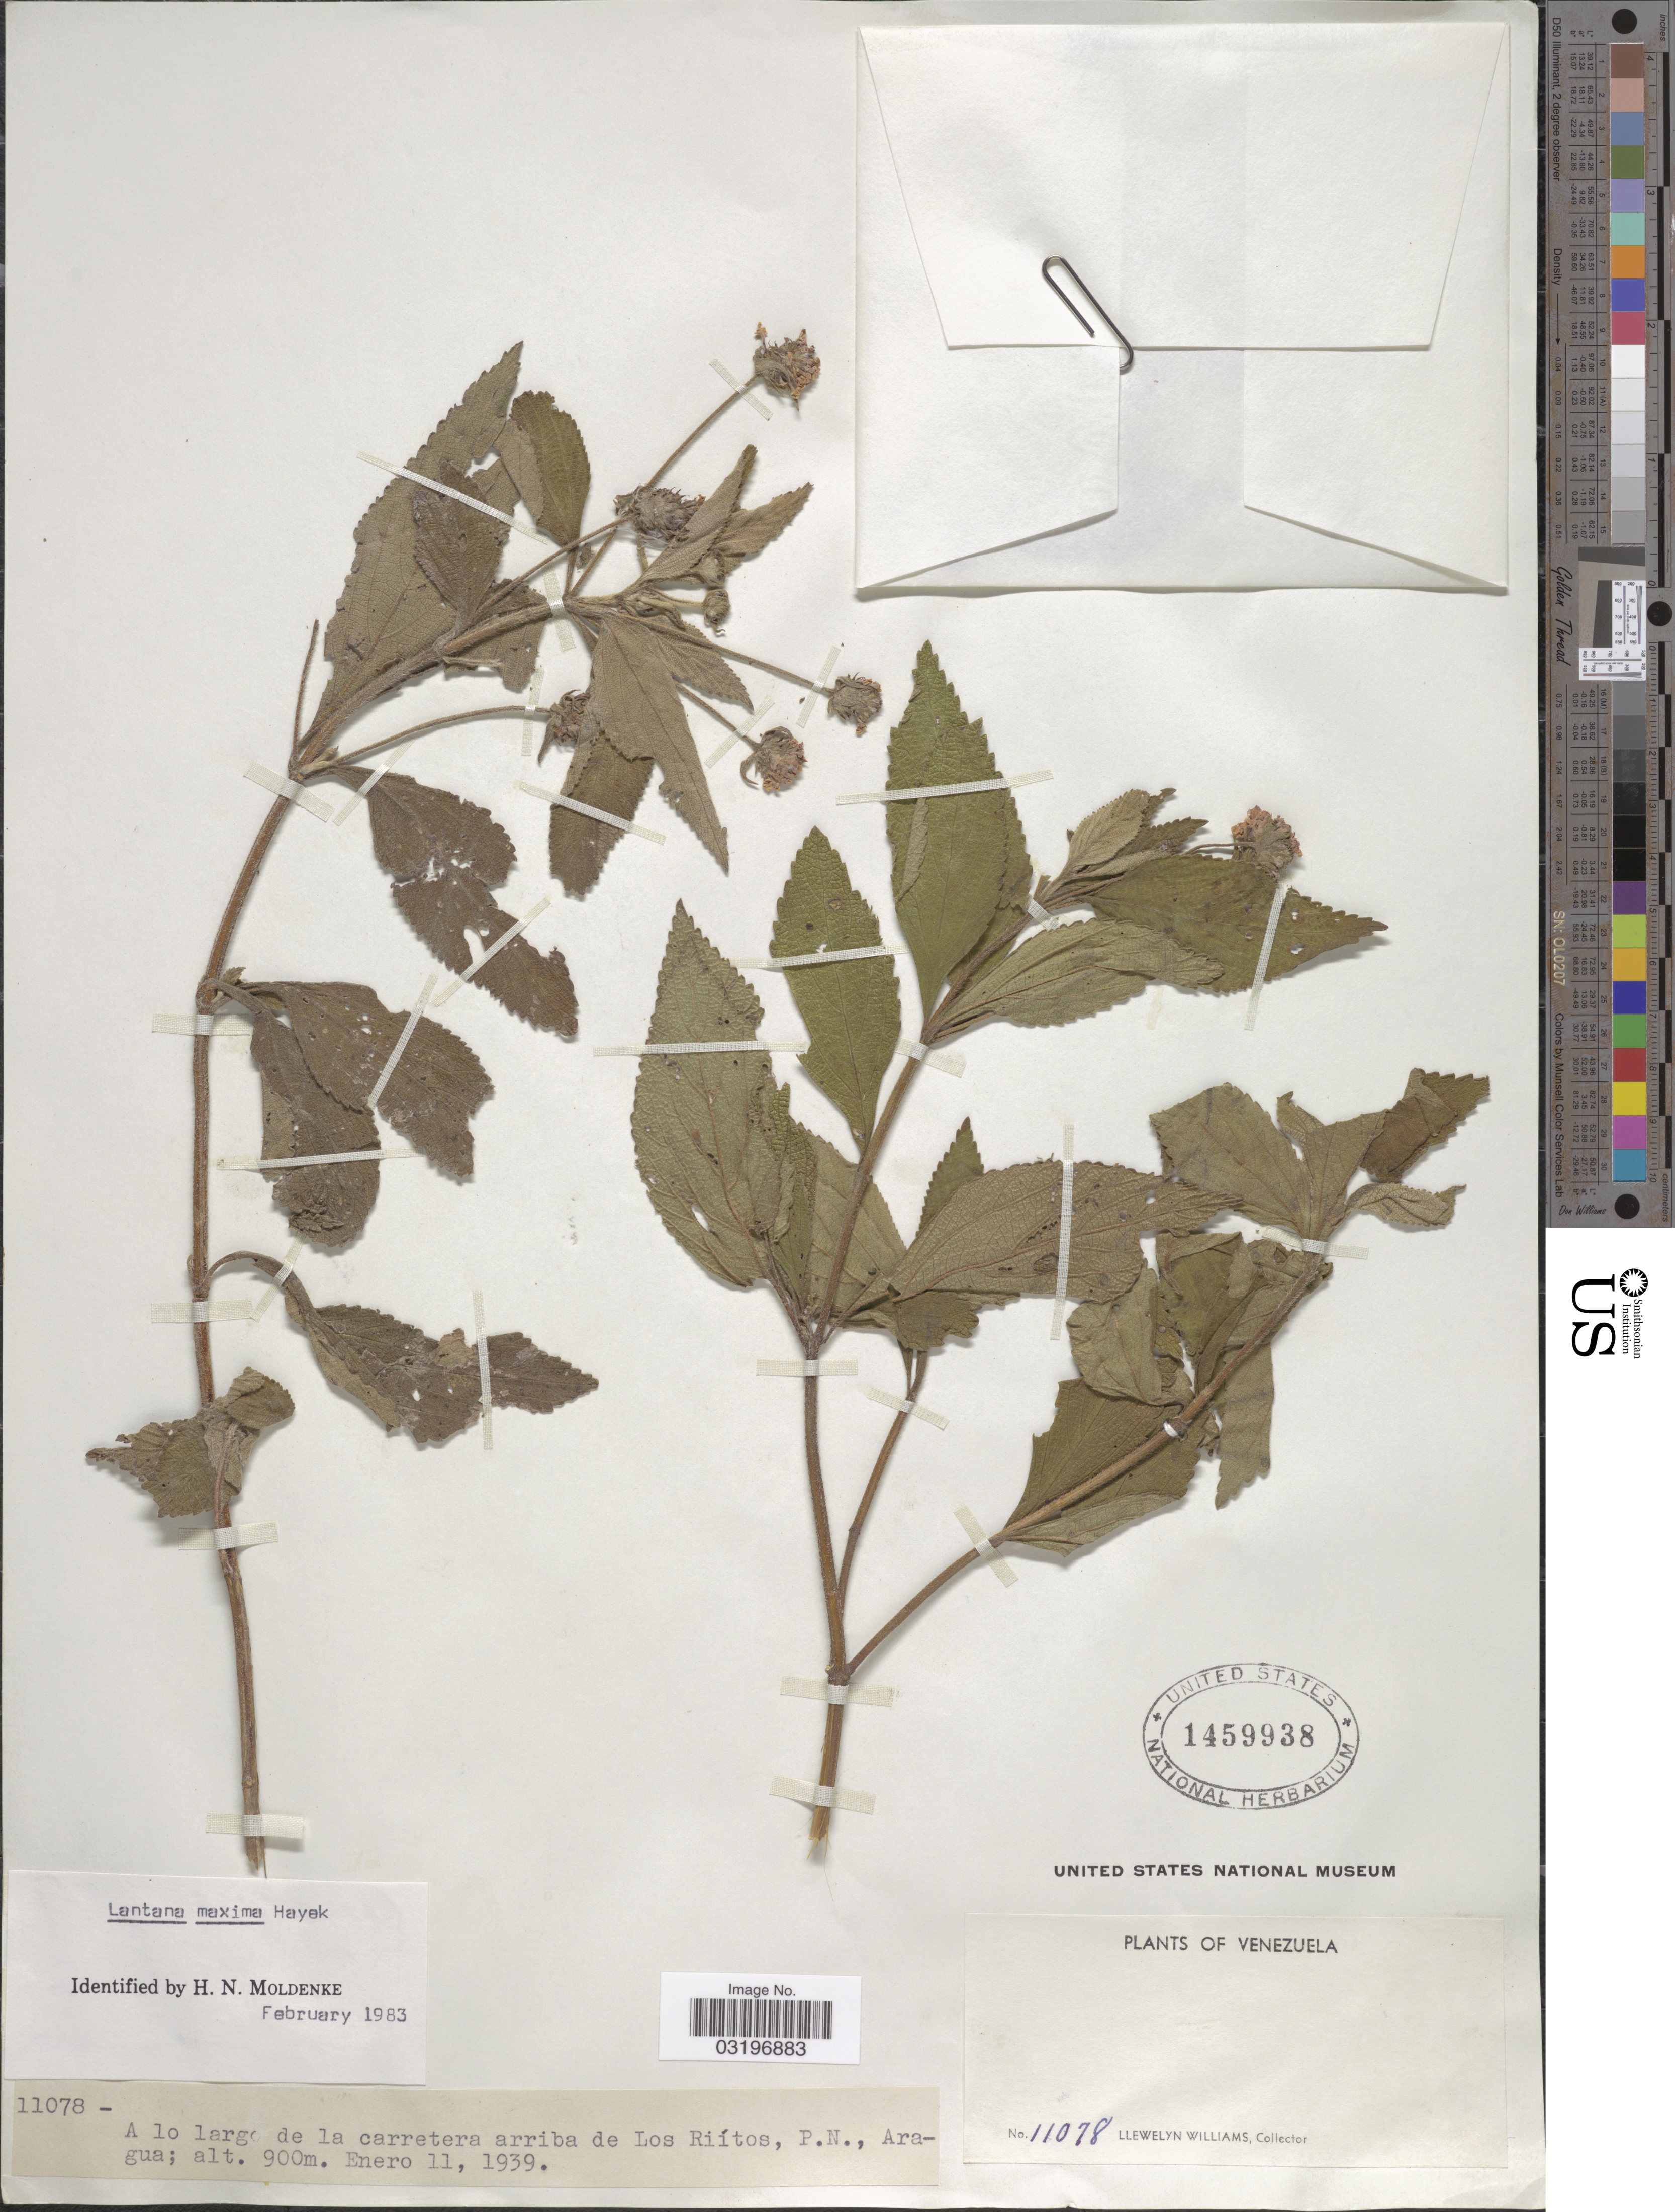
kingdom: Plantae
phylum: Tracheophyta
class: Magnoliopsida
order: Lamiales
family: Verbenaceae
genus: Lantana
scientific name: Lantana maxima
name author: Hayek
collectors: Ll. Williams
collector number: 11078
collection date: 1939-01-11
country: Venezuela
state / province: Aragua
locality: A lo largo de la carretera arriba de Los Riítos, P. N.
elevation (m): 900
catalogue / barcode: US 1459938